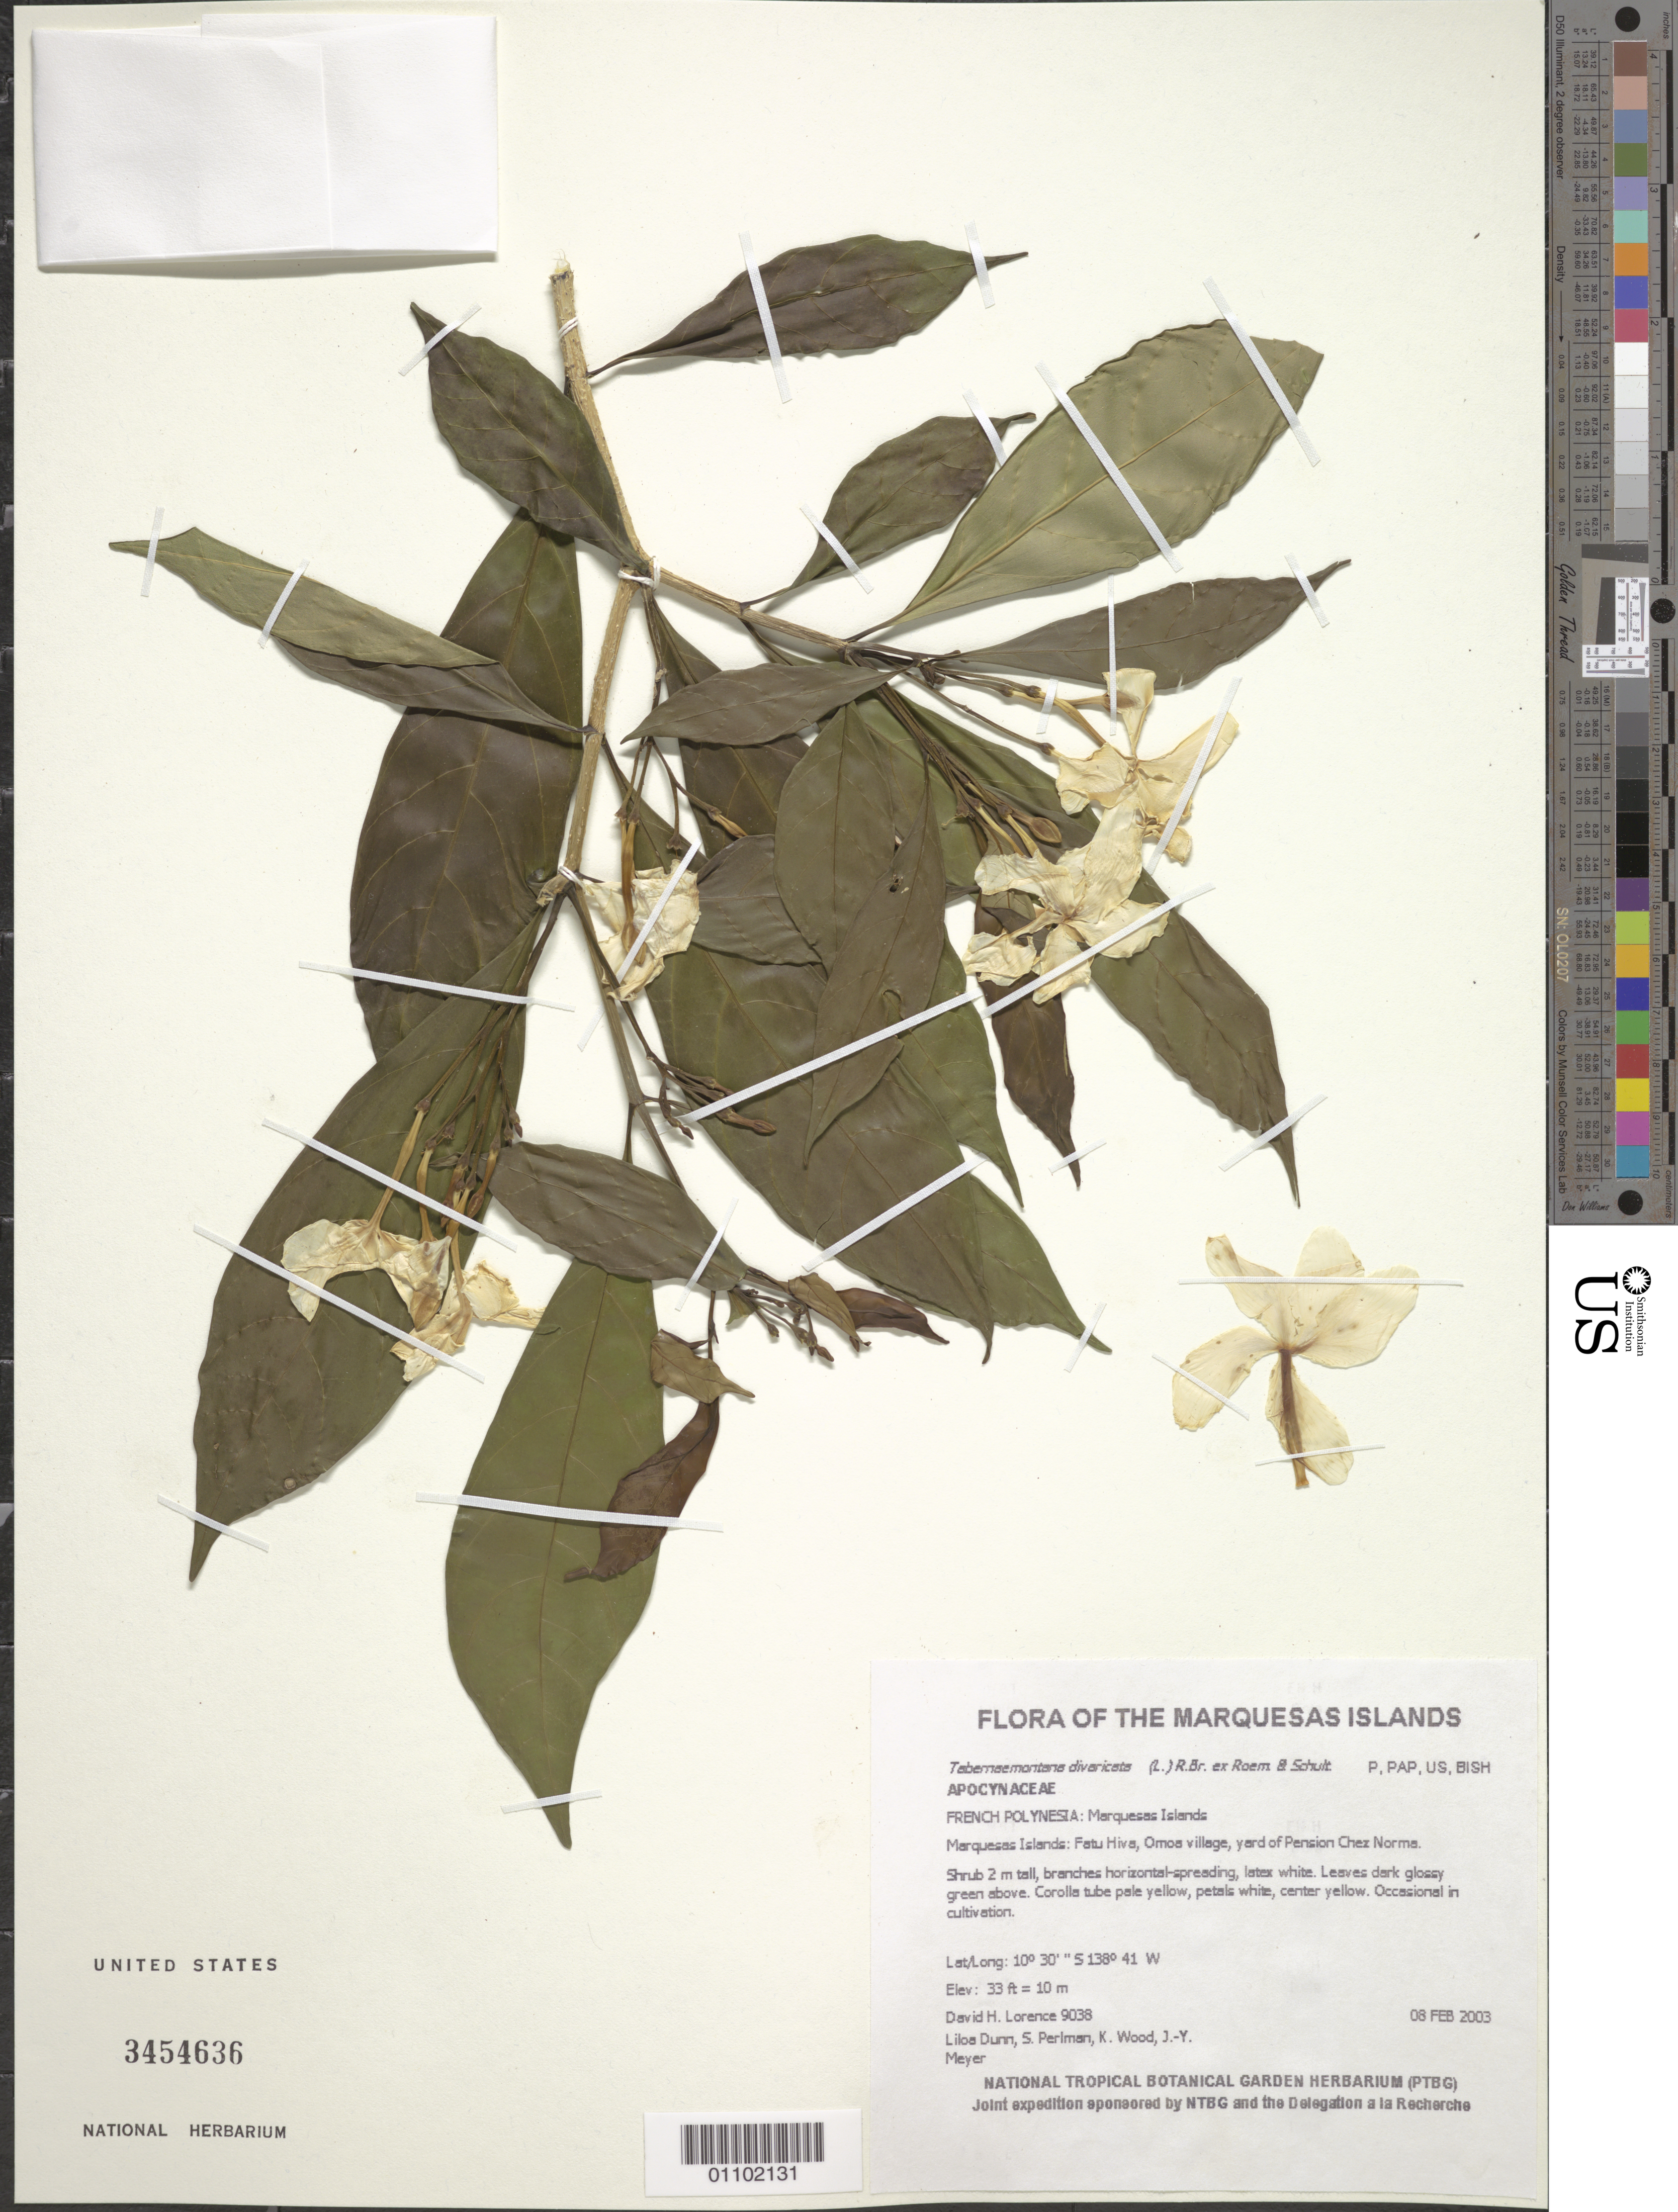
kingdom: Plantae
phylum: Tracheophyta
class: Magnoliopsida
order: Gentianales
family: Apocynaceae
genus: Tabernaemontana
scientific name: Tabernaemontana divaricata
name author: (L.) R. Br. ex Roem. & Schult.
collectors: D. Lorence, L. Dunn, S. P. Perlman, K. R. Wood & J.-Y. Meyer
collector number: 9038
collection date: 2003-02-08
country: French Polynesia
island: Fatu Hiva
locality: Omoa village, yard of Pension Chez Norma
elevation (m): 10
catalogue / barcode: US 3454636